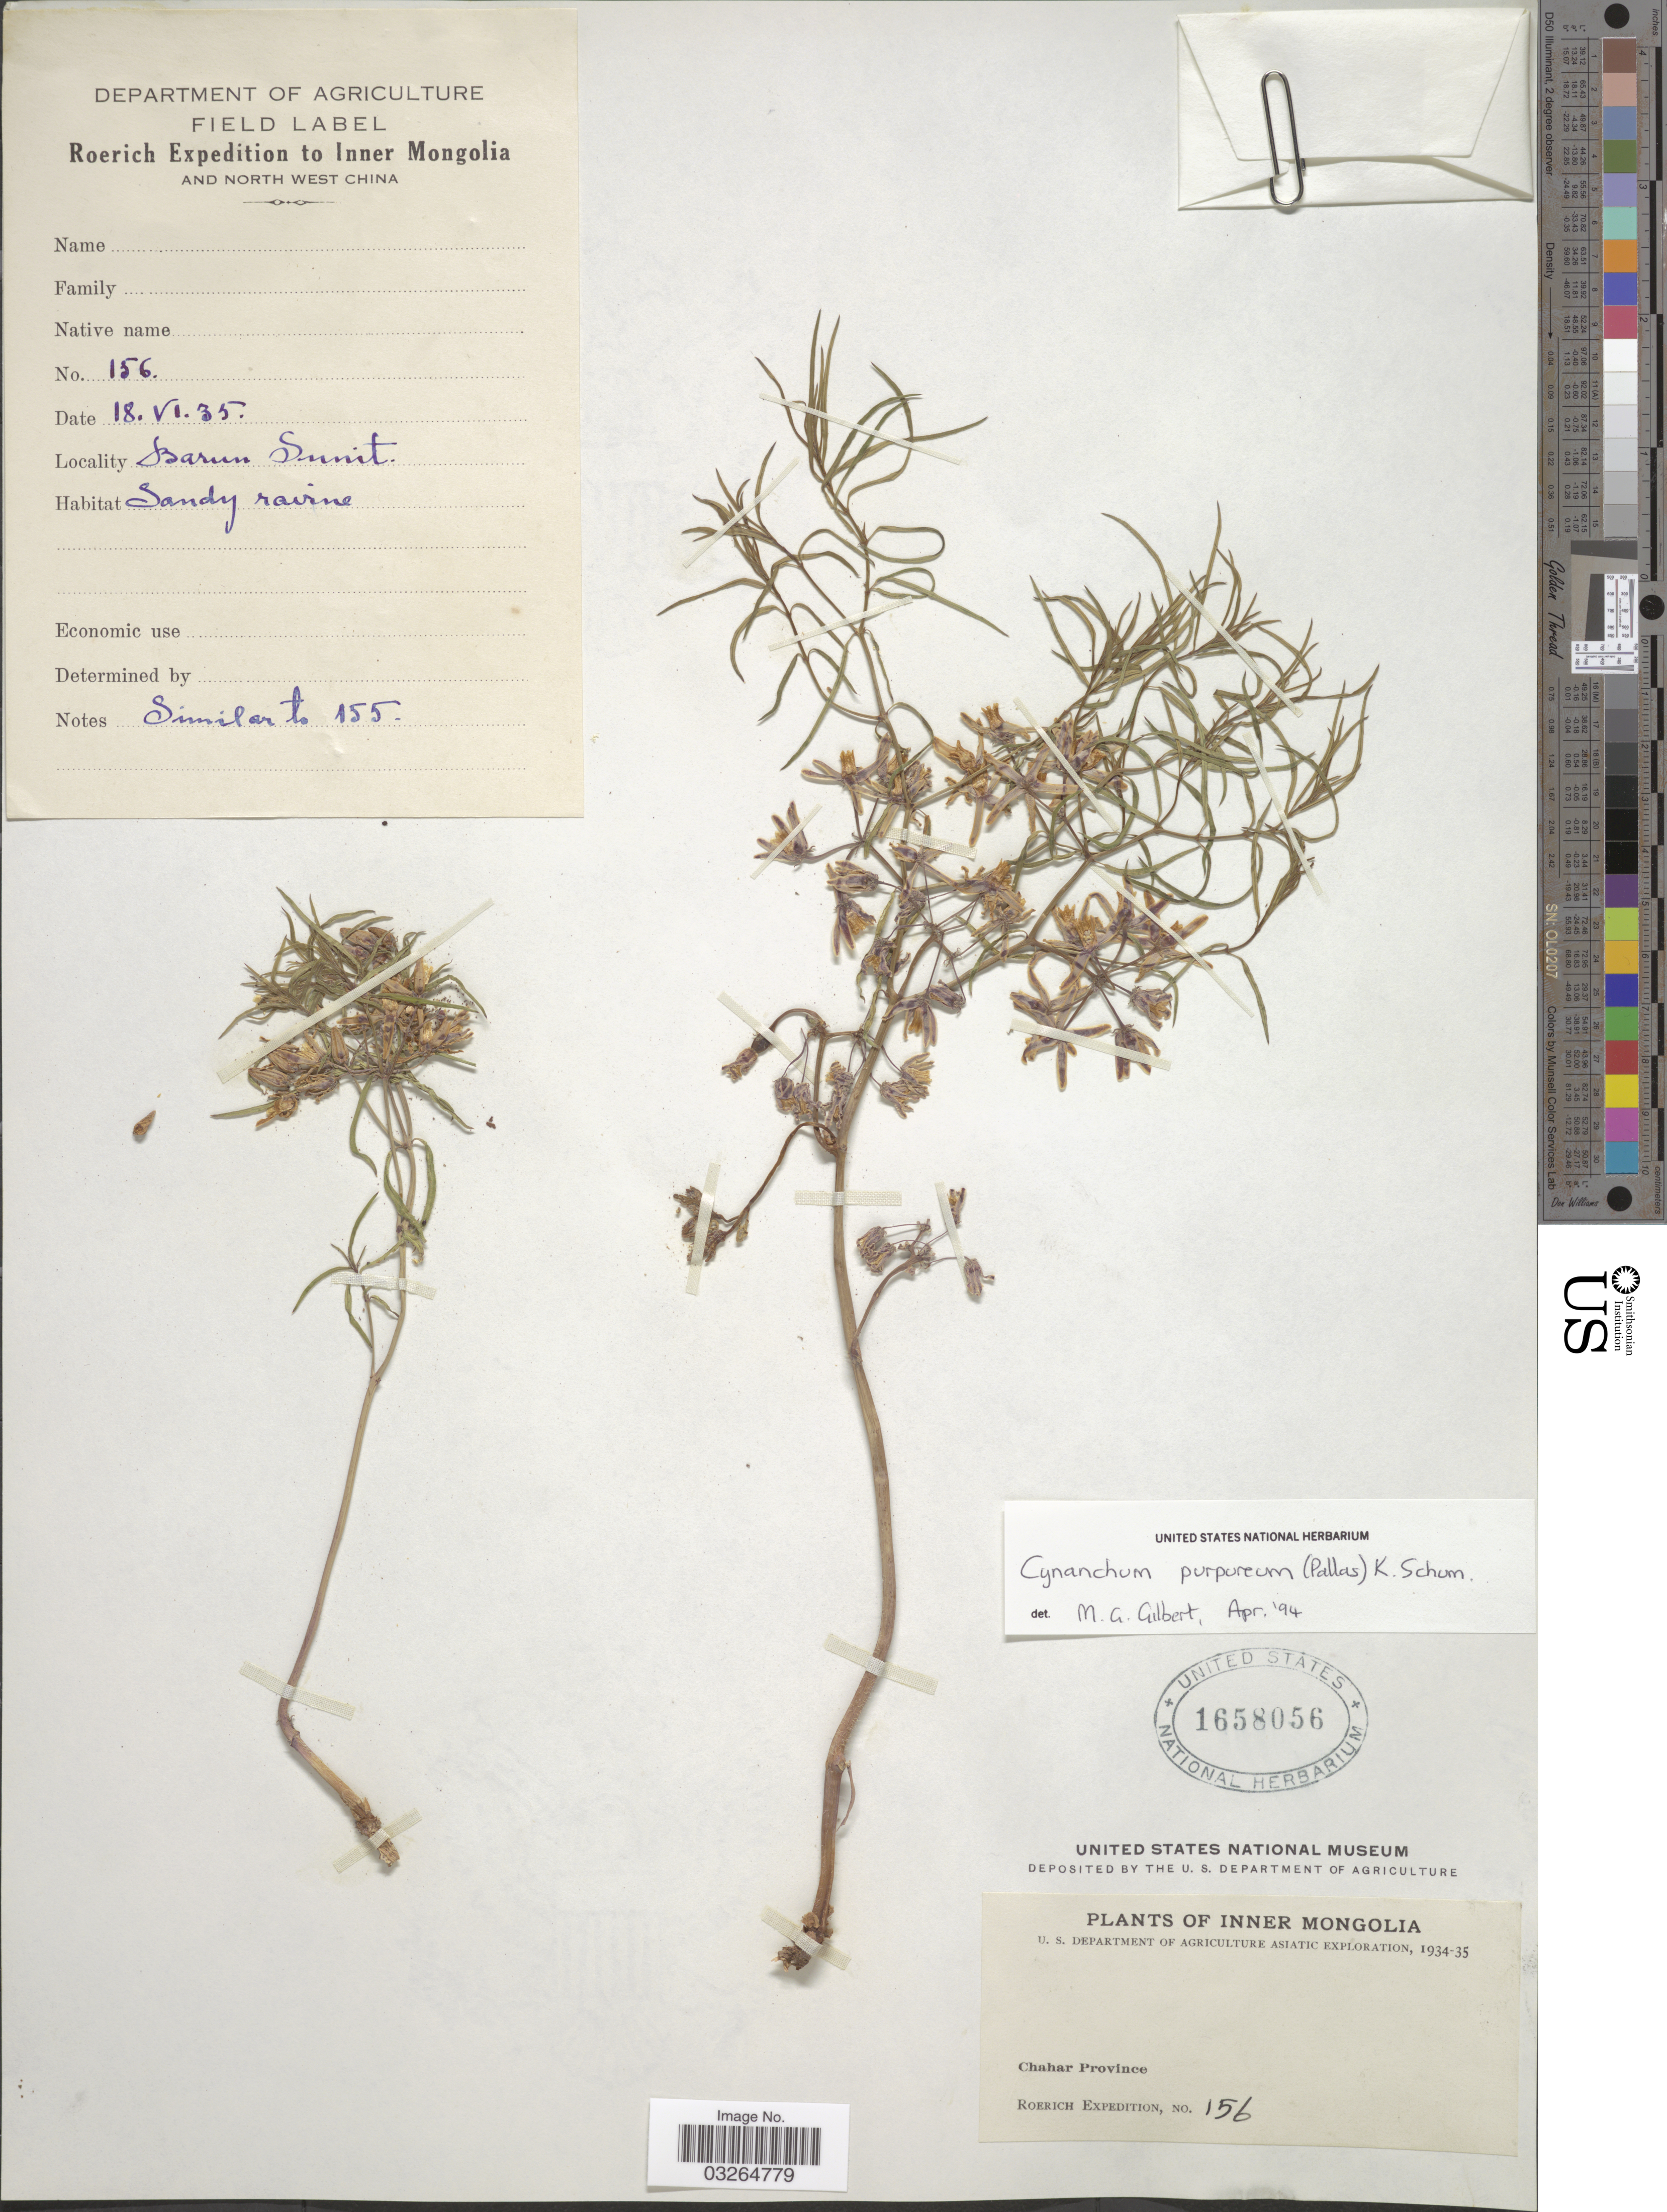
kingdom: Plantae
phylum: Tracheophyta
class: Magnoliopsida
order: Gentianales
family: Apocynaceae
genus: Cynanchum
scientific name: Cynanchum purpureum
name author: (Pall.) K. Schum.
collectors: Roerich Expedition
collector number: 156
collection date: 1935-06-18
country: China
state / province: Nei Monggol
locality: Chahar Province. Inner Mongolia and North West China. Barun Sunit.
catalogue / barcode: US 1658056